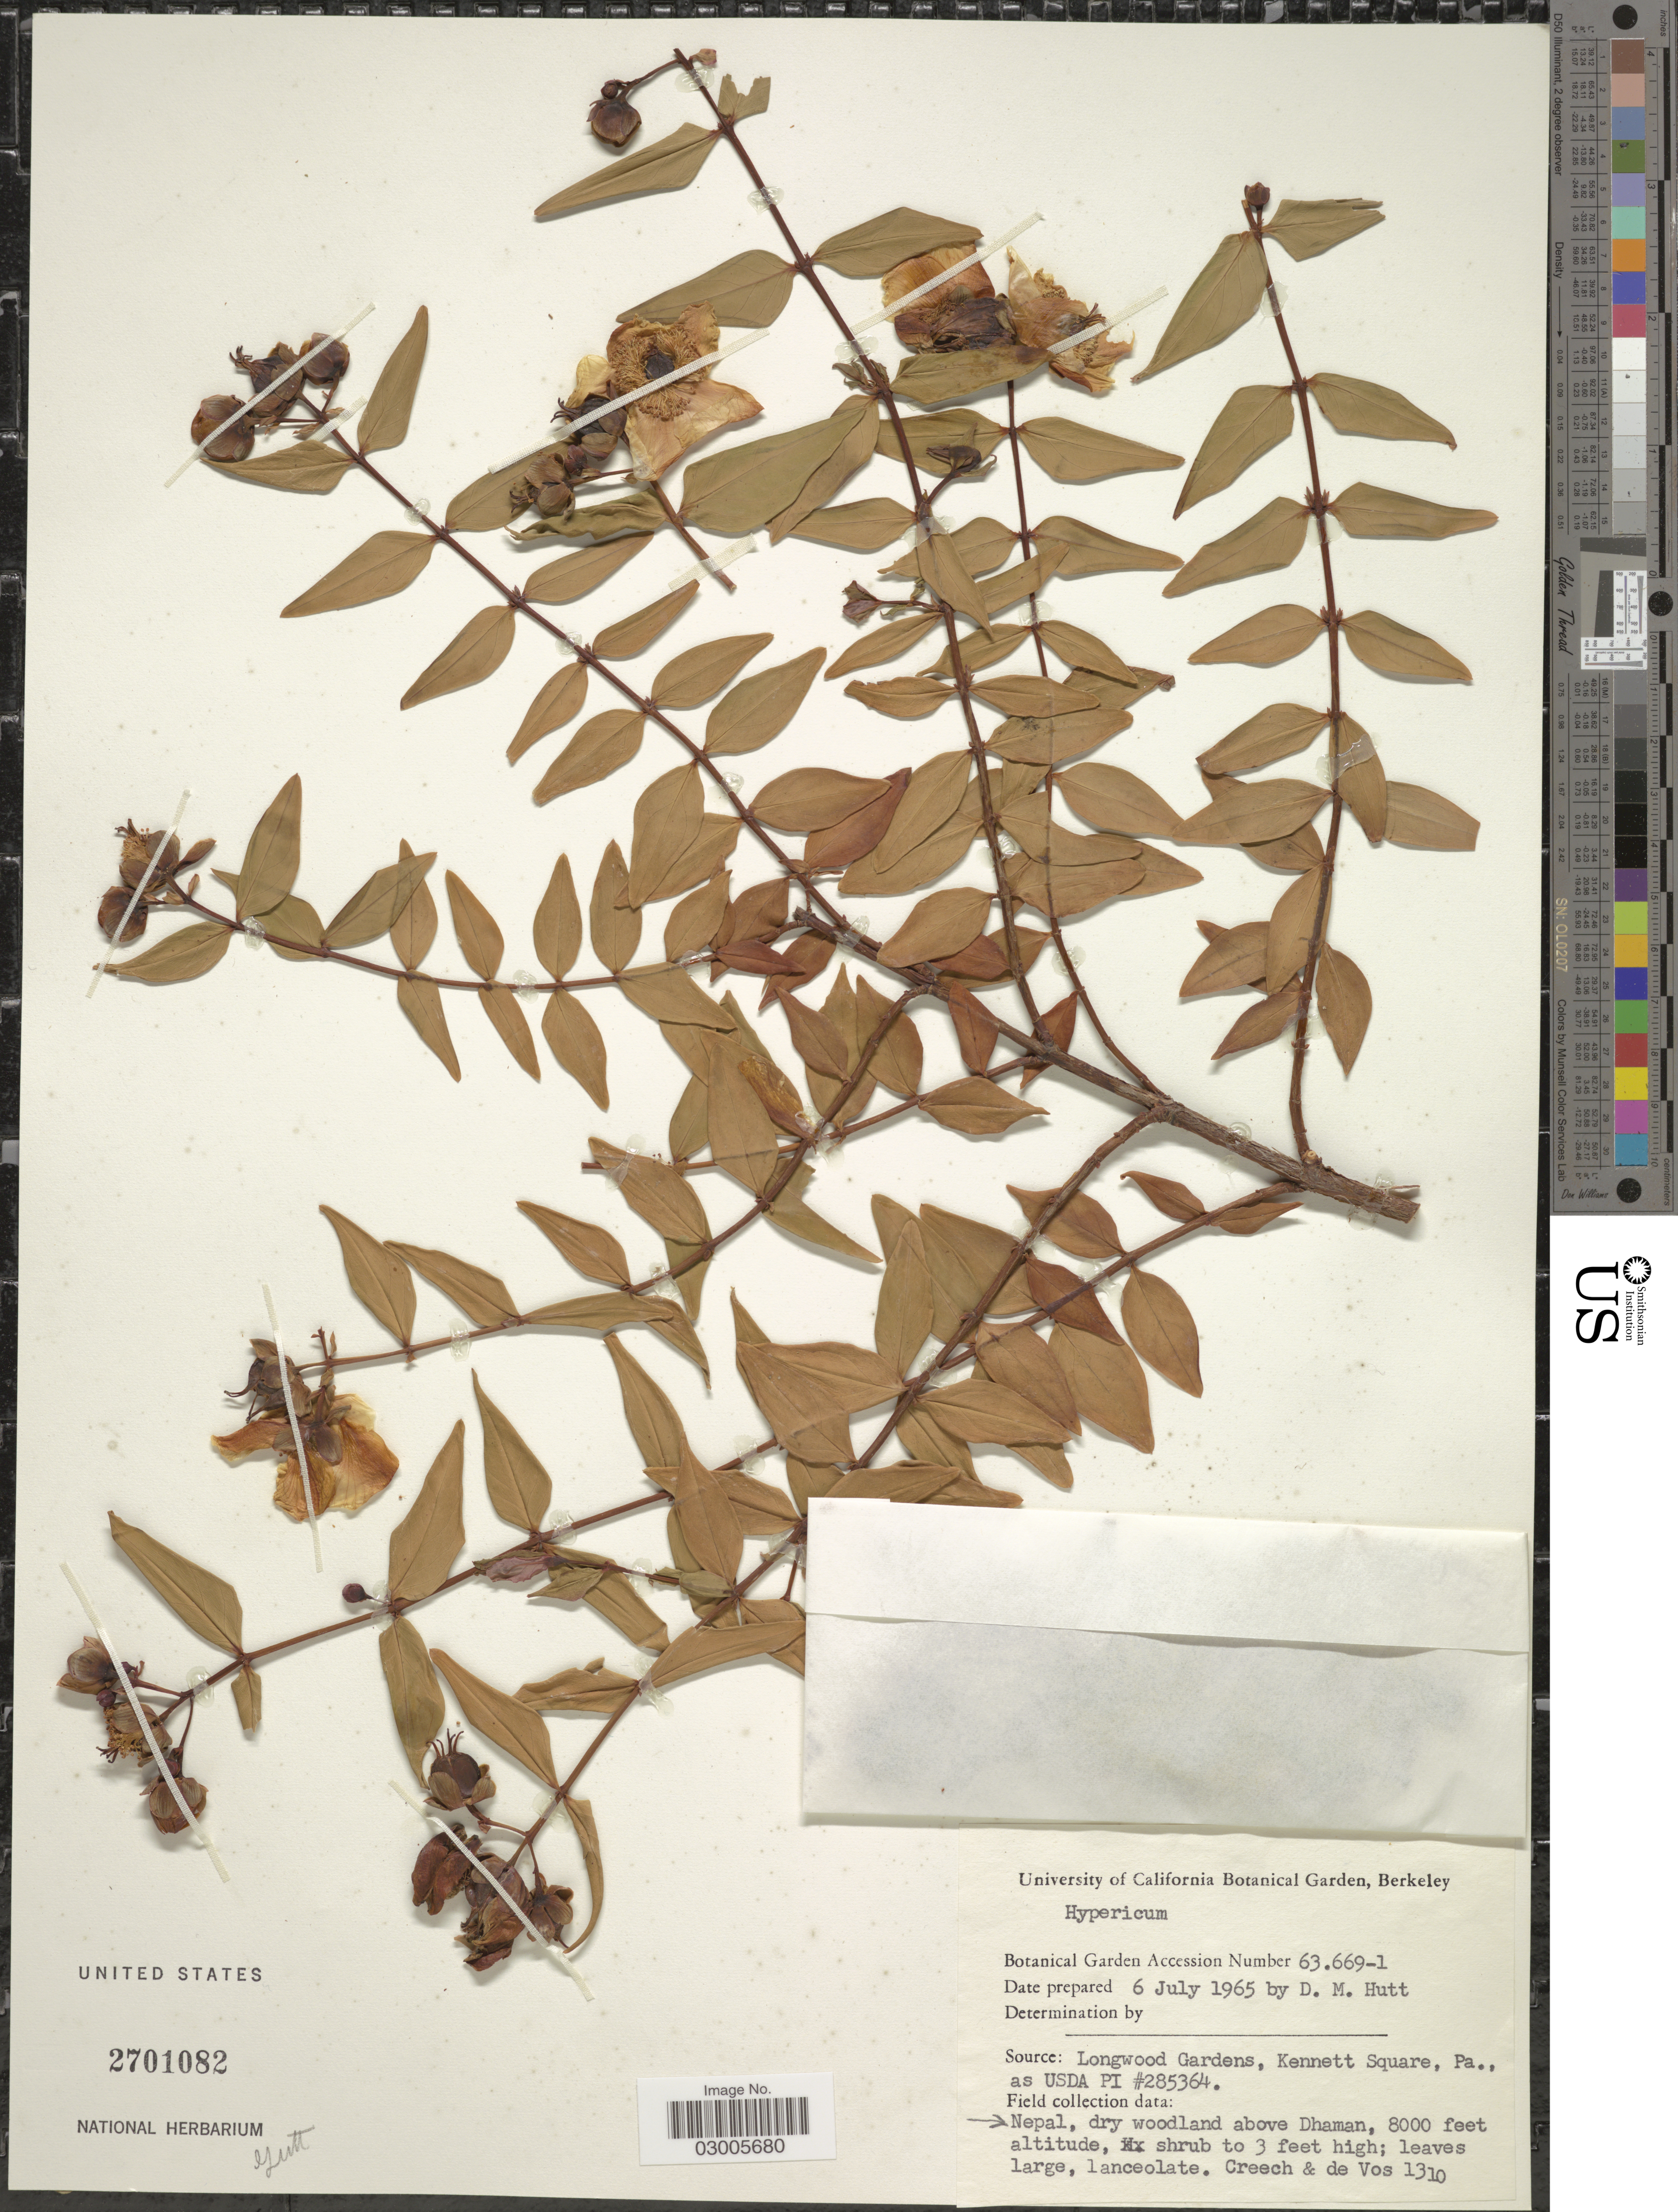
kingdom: Plantae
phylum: Tracheophyta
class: Magnoliopsida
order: Malpighiales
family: Hypericaceae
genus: Hypericum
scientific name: Hypericum sp.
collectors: D. Hutt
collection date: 1965-07-06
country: United States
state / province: California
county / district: Alameda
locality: University of California Botanical Garden, Berkeley.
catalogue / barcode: US 2701082